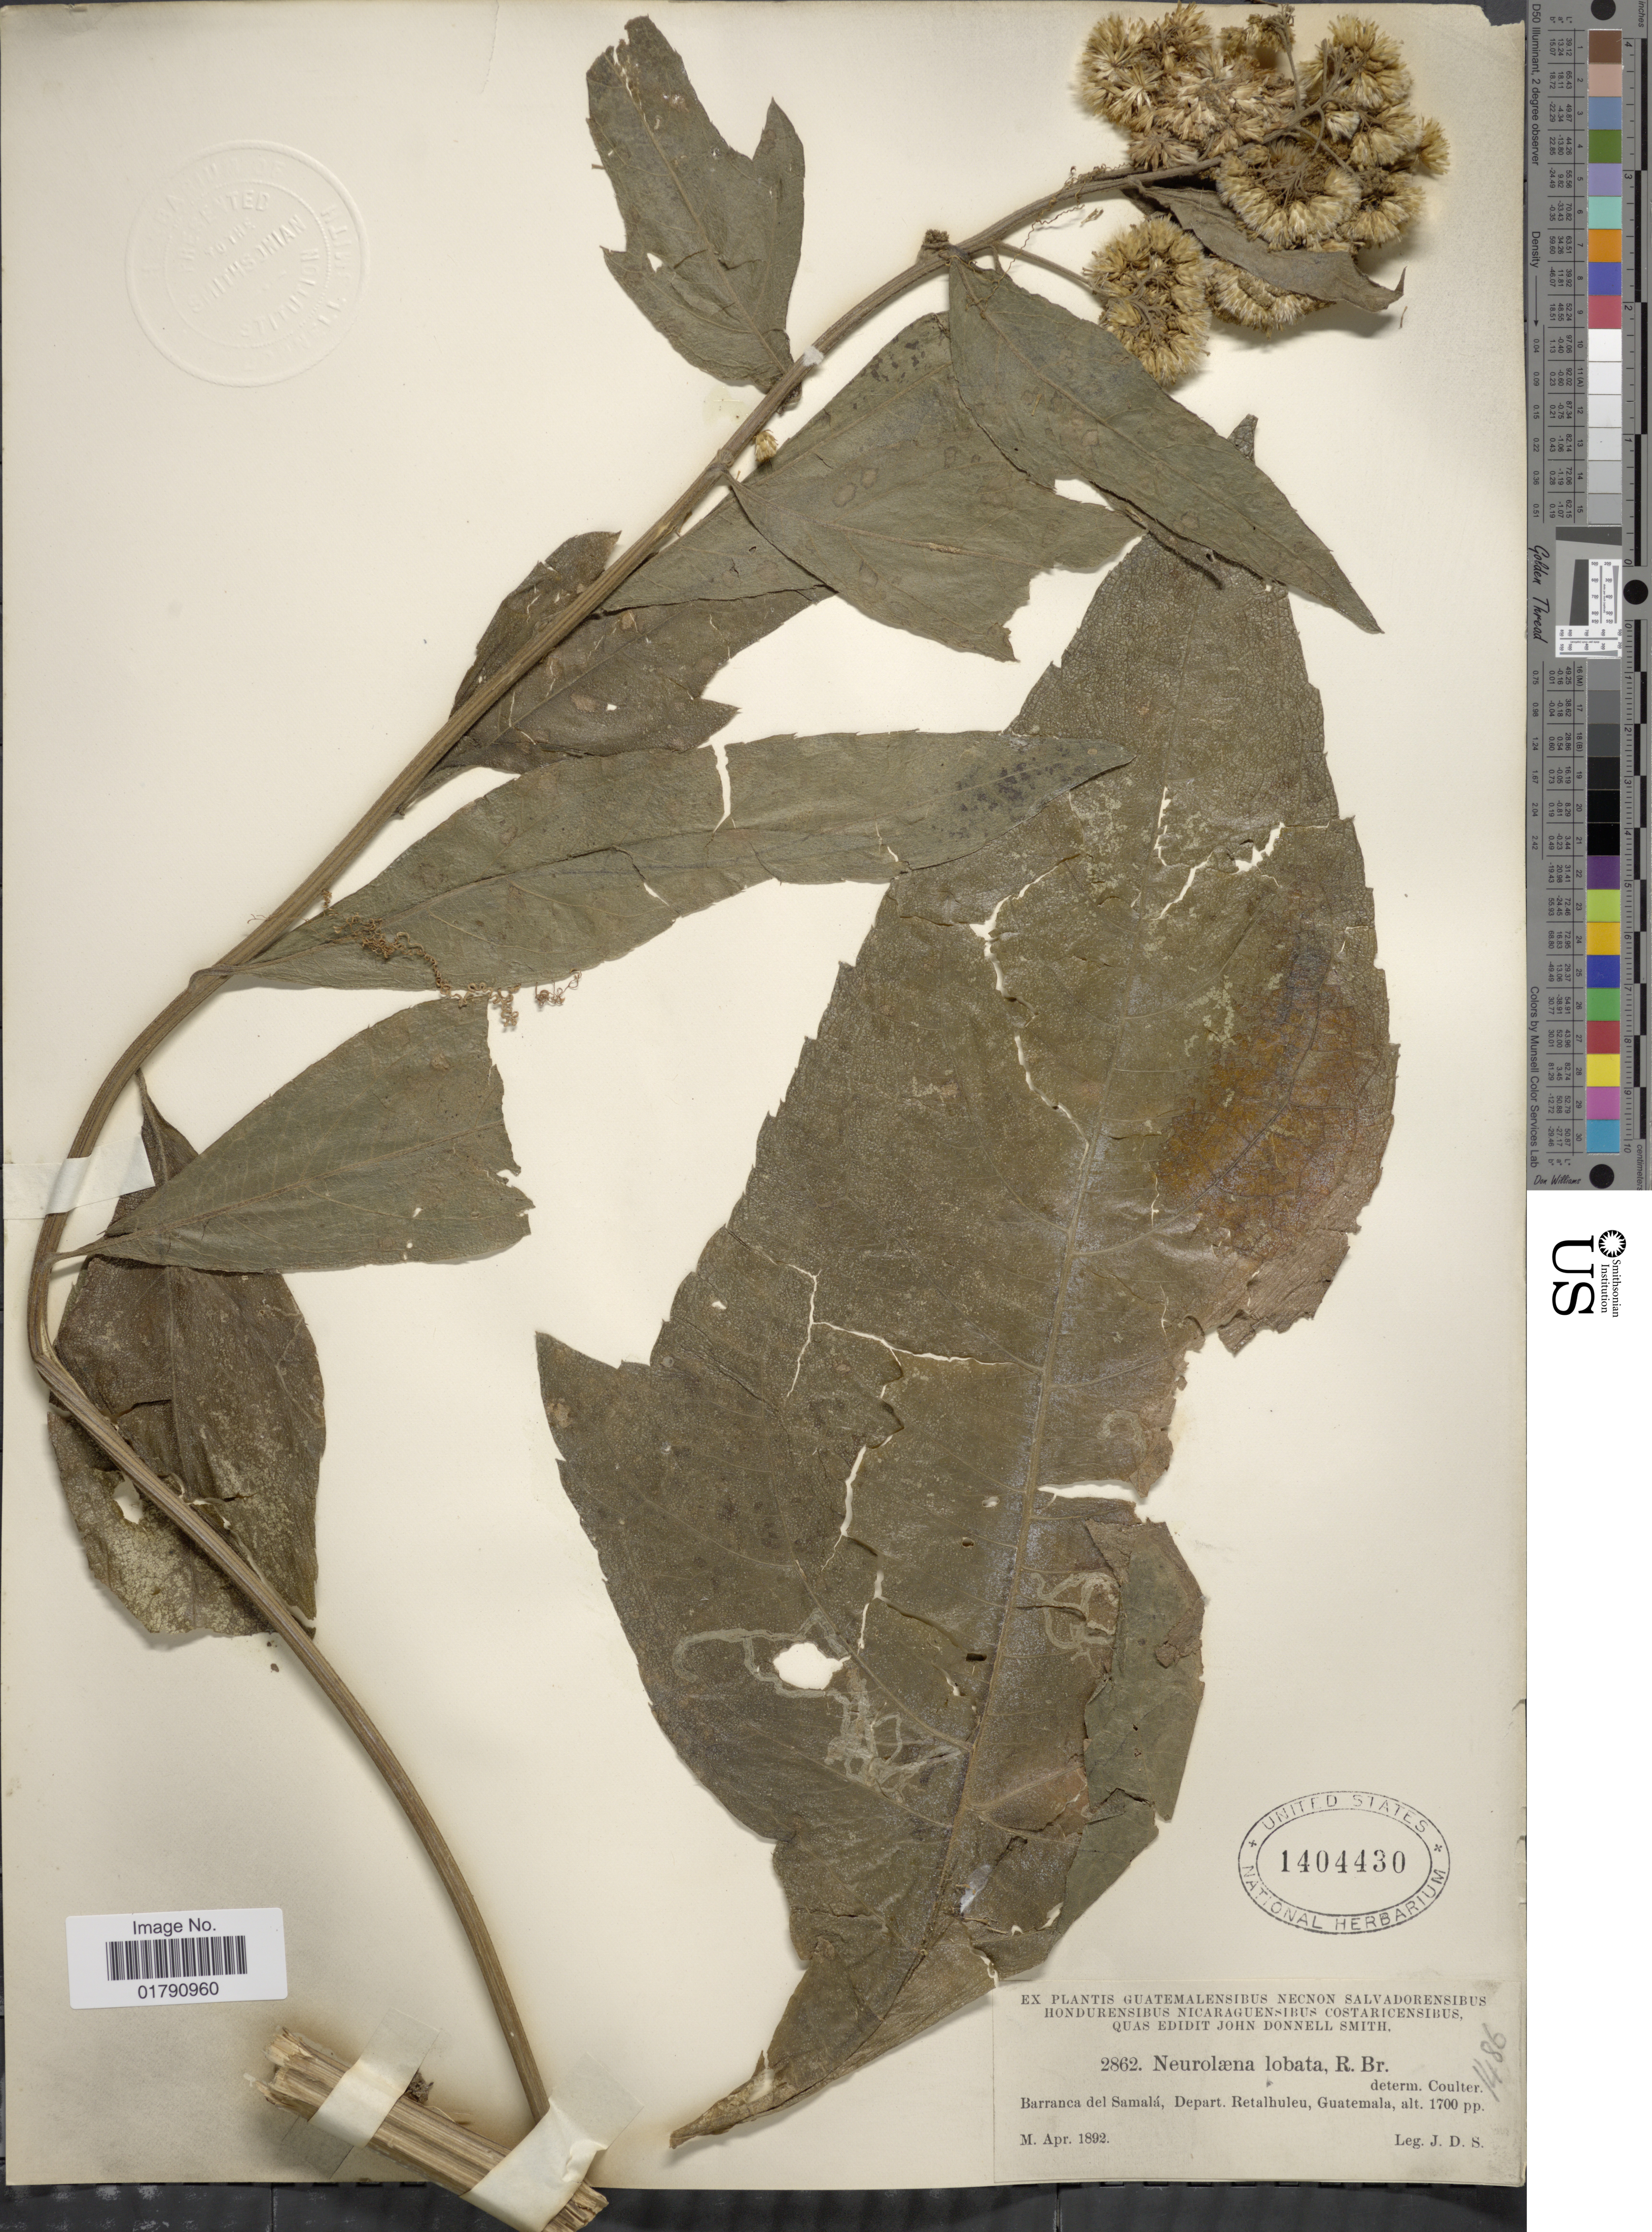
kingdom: Plantae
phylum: Tracheophyta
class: Magnoliopsida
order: Asterales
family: Asteraceae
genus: Neurolaena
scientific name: Neurolaena lobata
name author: (L.) R. Br. ex Cass.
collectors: J. Donnell Smith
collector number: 2862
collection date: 1892-04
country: Guatemala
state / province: Retalhuleu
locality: Barranca del Samala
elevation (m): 518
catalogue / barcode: US 1404430